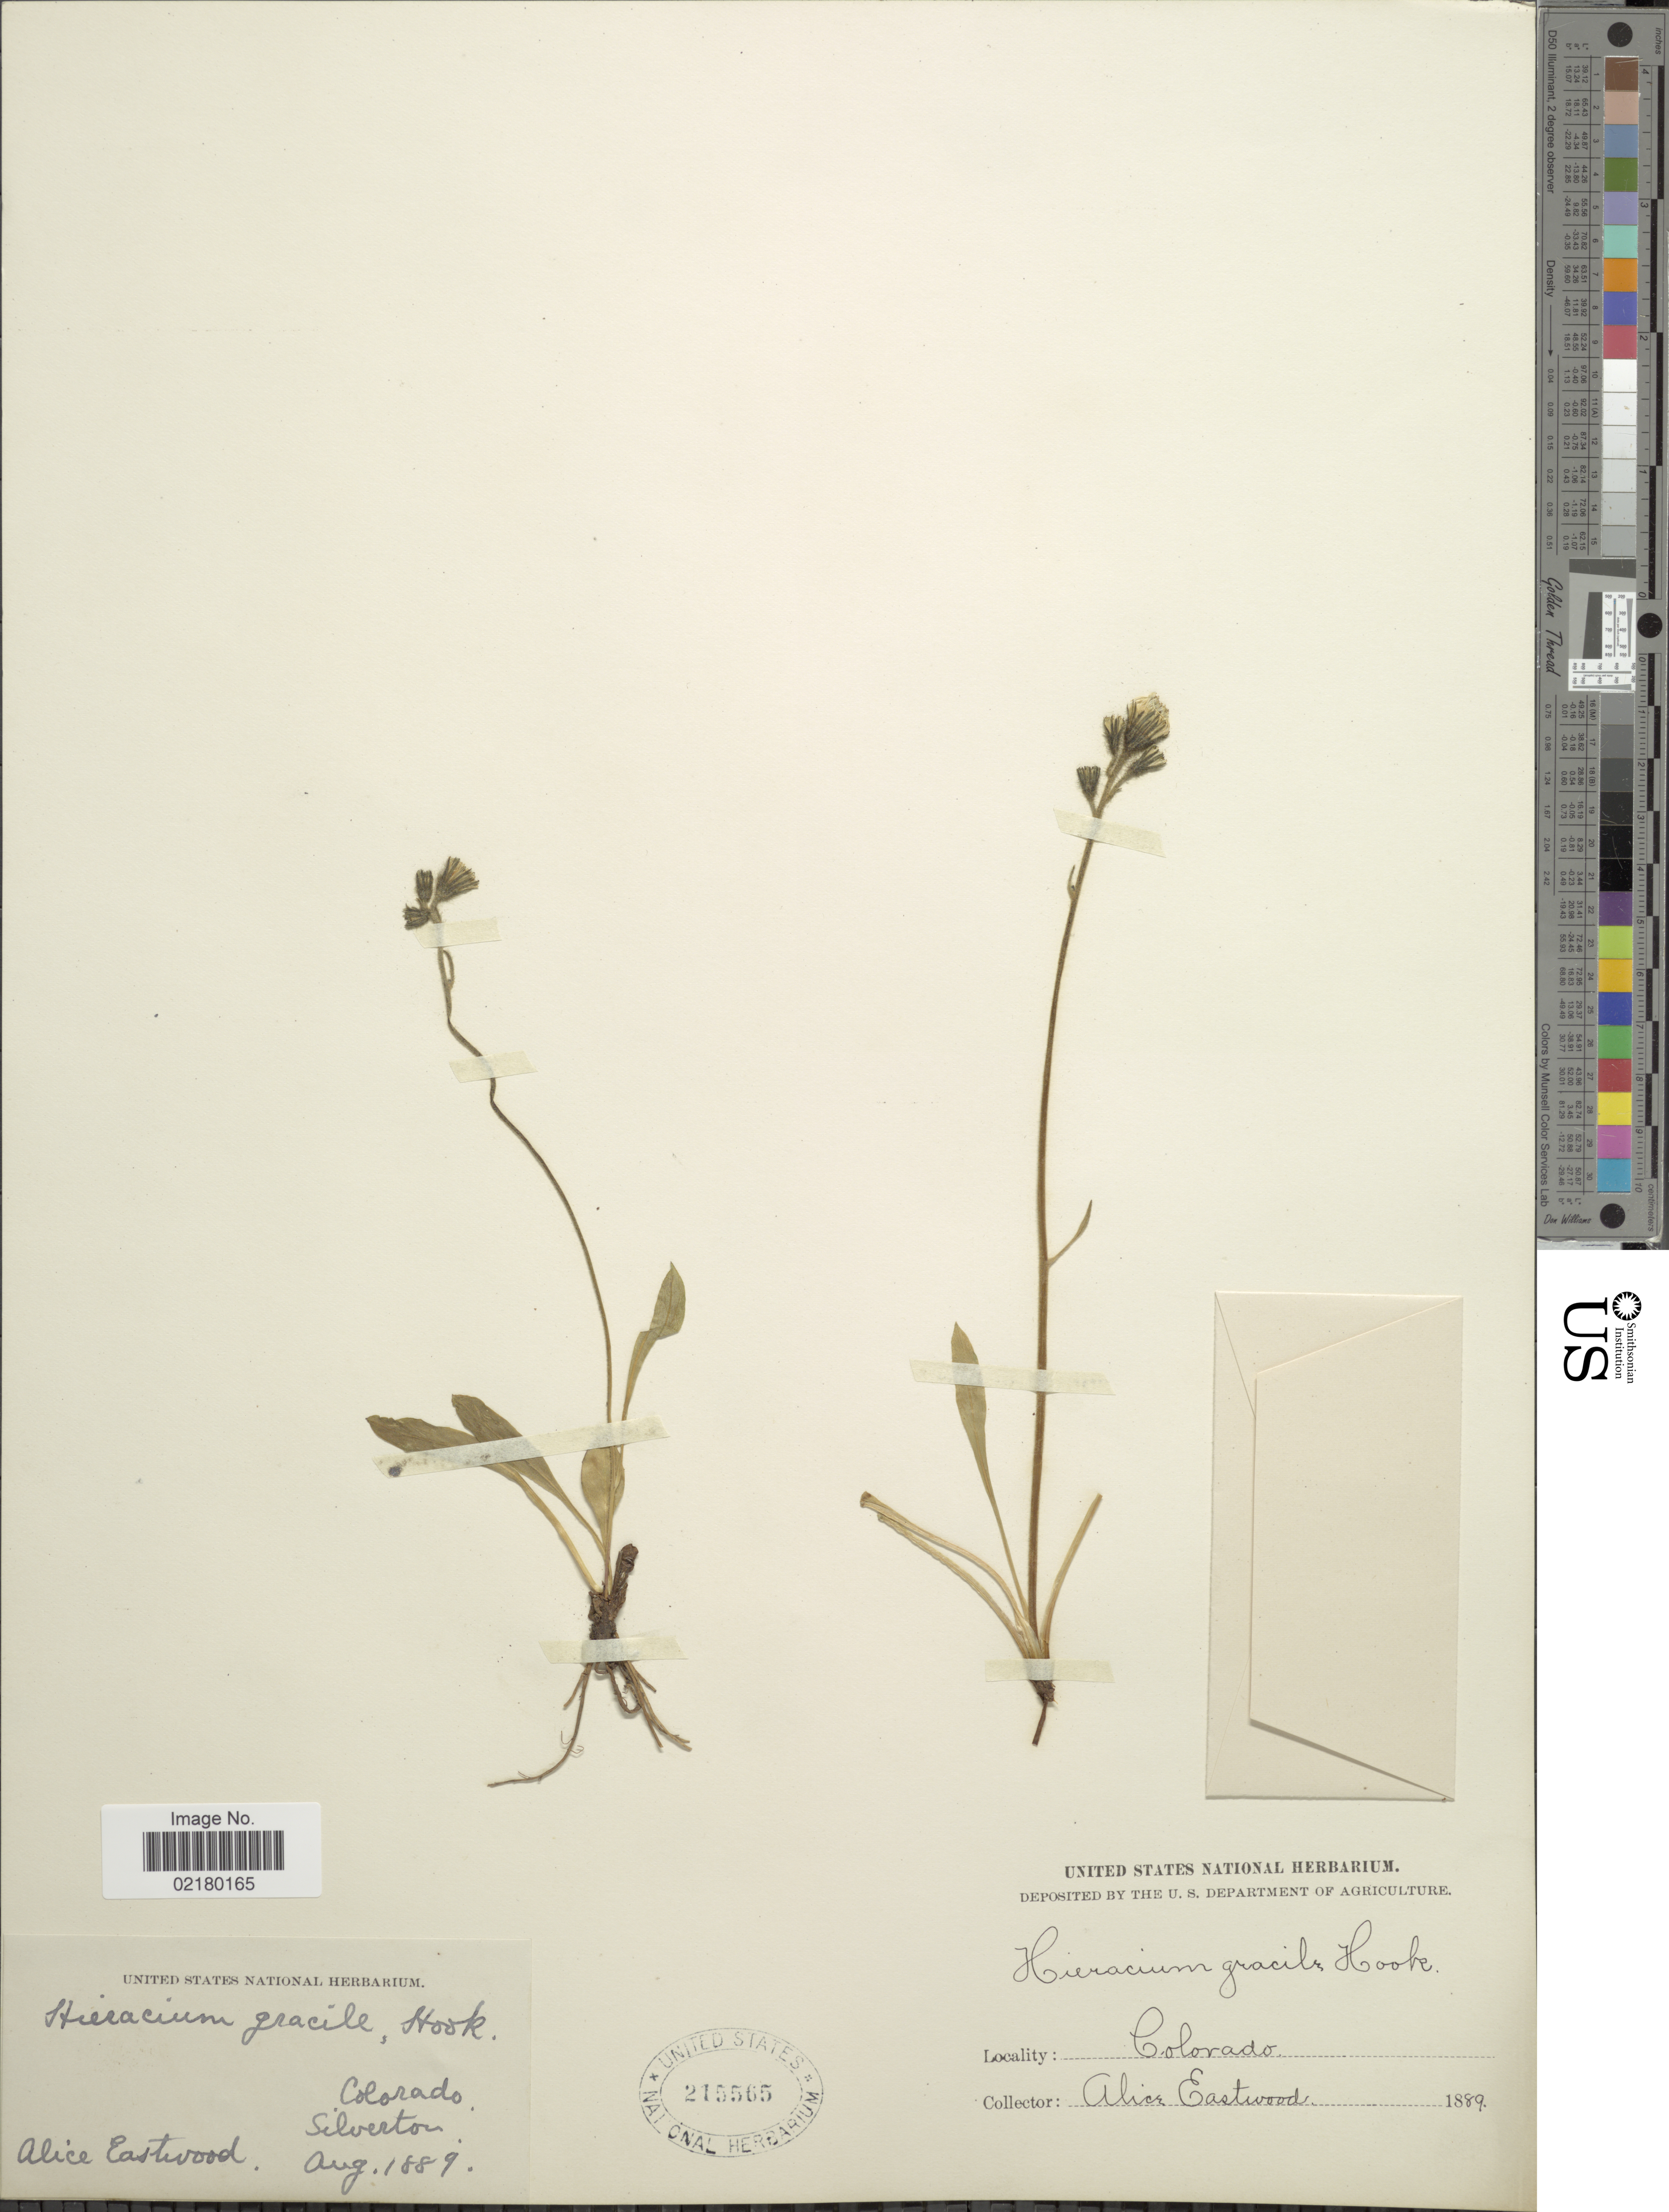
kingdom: Plantae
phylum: Tracheophyta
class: Magnoliopsida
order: Asterales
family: Asteraceae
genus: Hieracium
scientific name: Hieracium triste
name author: Willd. ex Spreng.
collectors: A. Eastwood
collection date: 1889-08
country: United States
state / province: Colorado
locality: Silverton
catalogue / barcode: US 215565